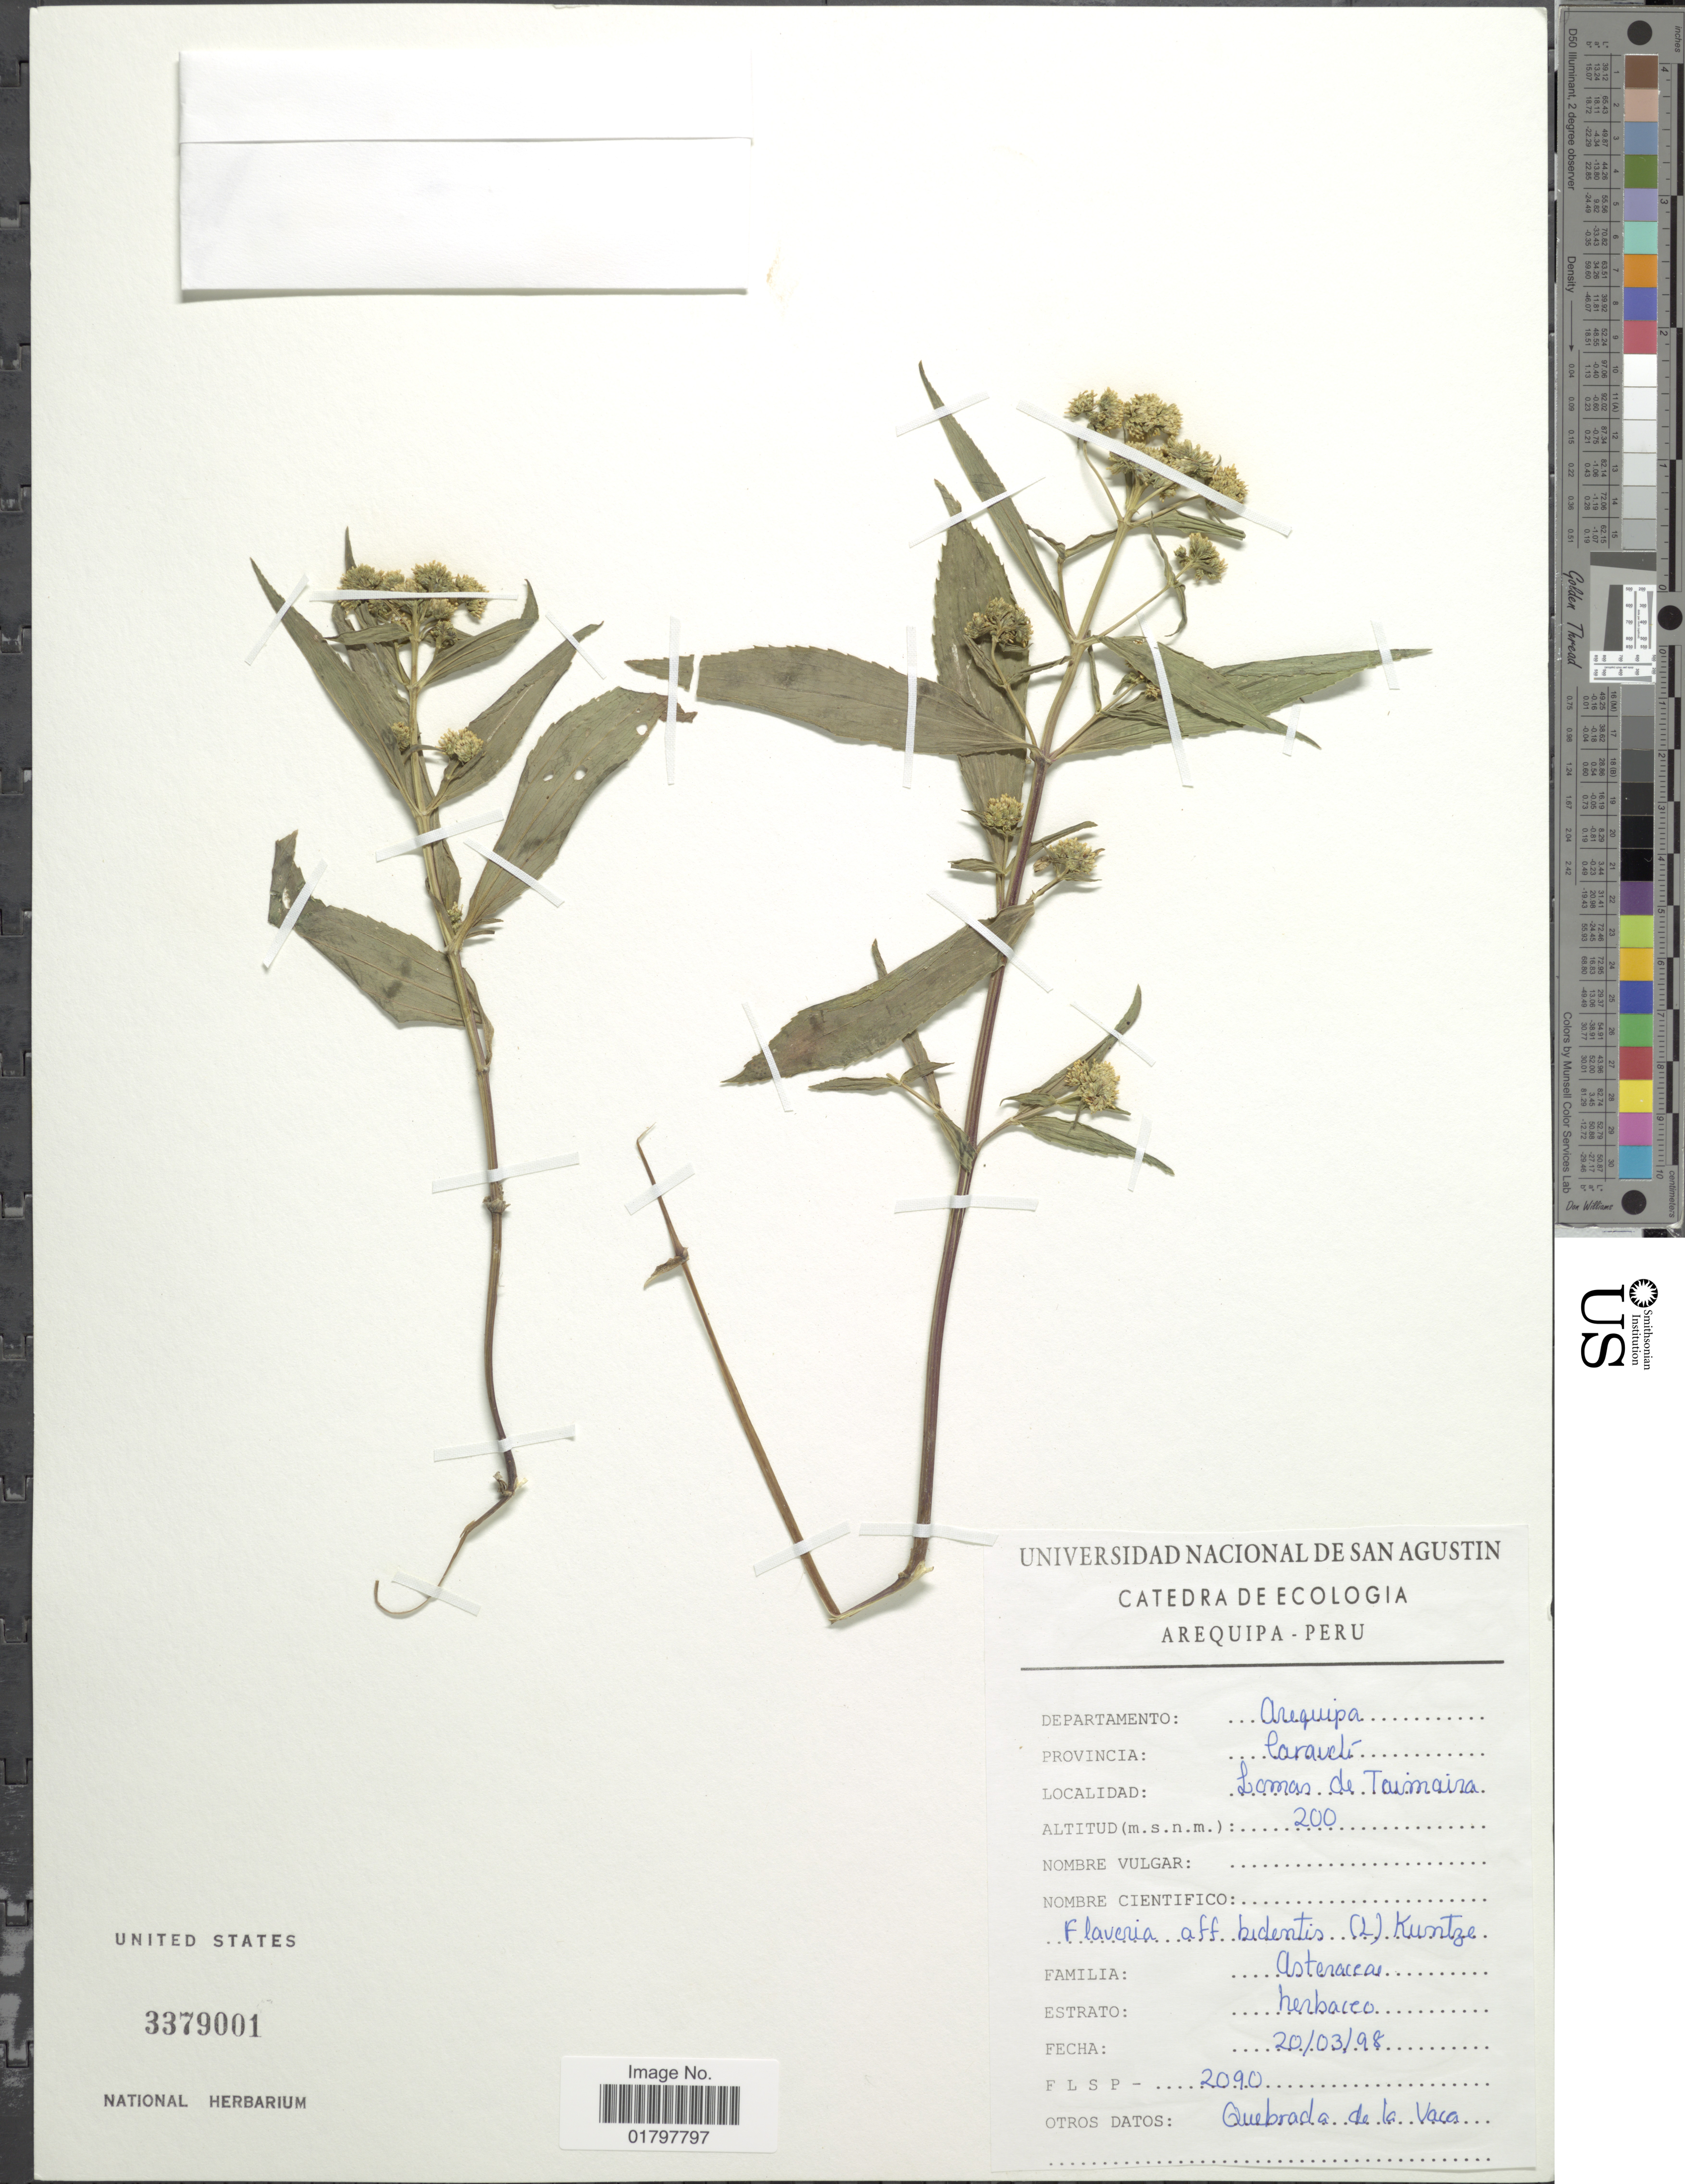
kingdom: Plantae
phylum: Tracheophyta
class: Magnoliopsida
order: Asterales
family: Asteraceae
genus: Flaveria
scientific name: Flaveria bidentis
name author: (L.) Kuntze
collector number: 2090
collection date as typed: Transcribed d/m/y: 20/3/98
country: Peru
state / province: Arequipa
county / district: Caravelí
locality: Lomas de Taimaira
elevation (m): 200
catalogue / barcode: US 3379001